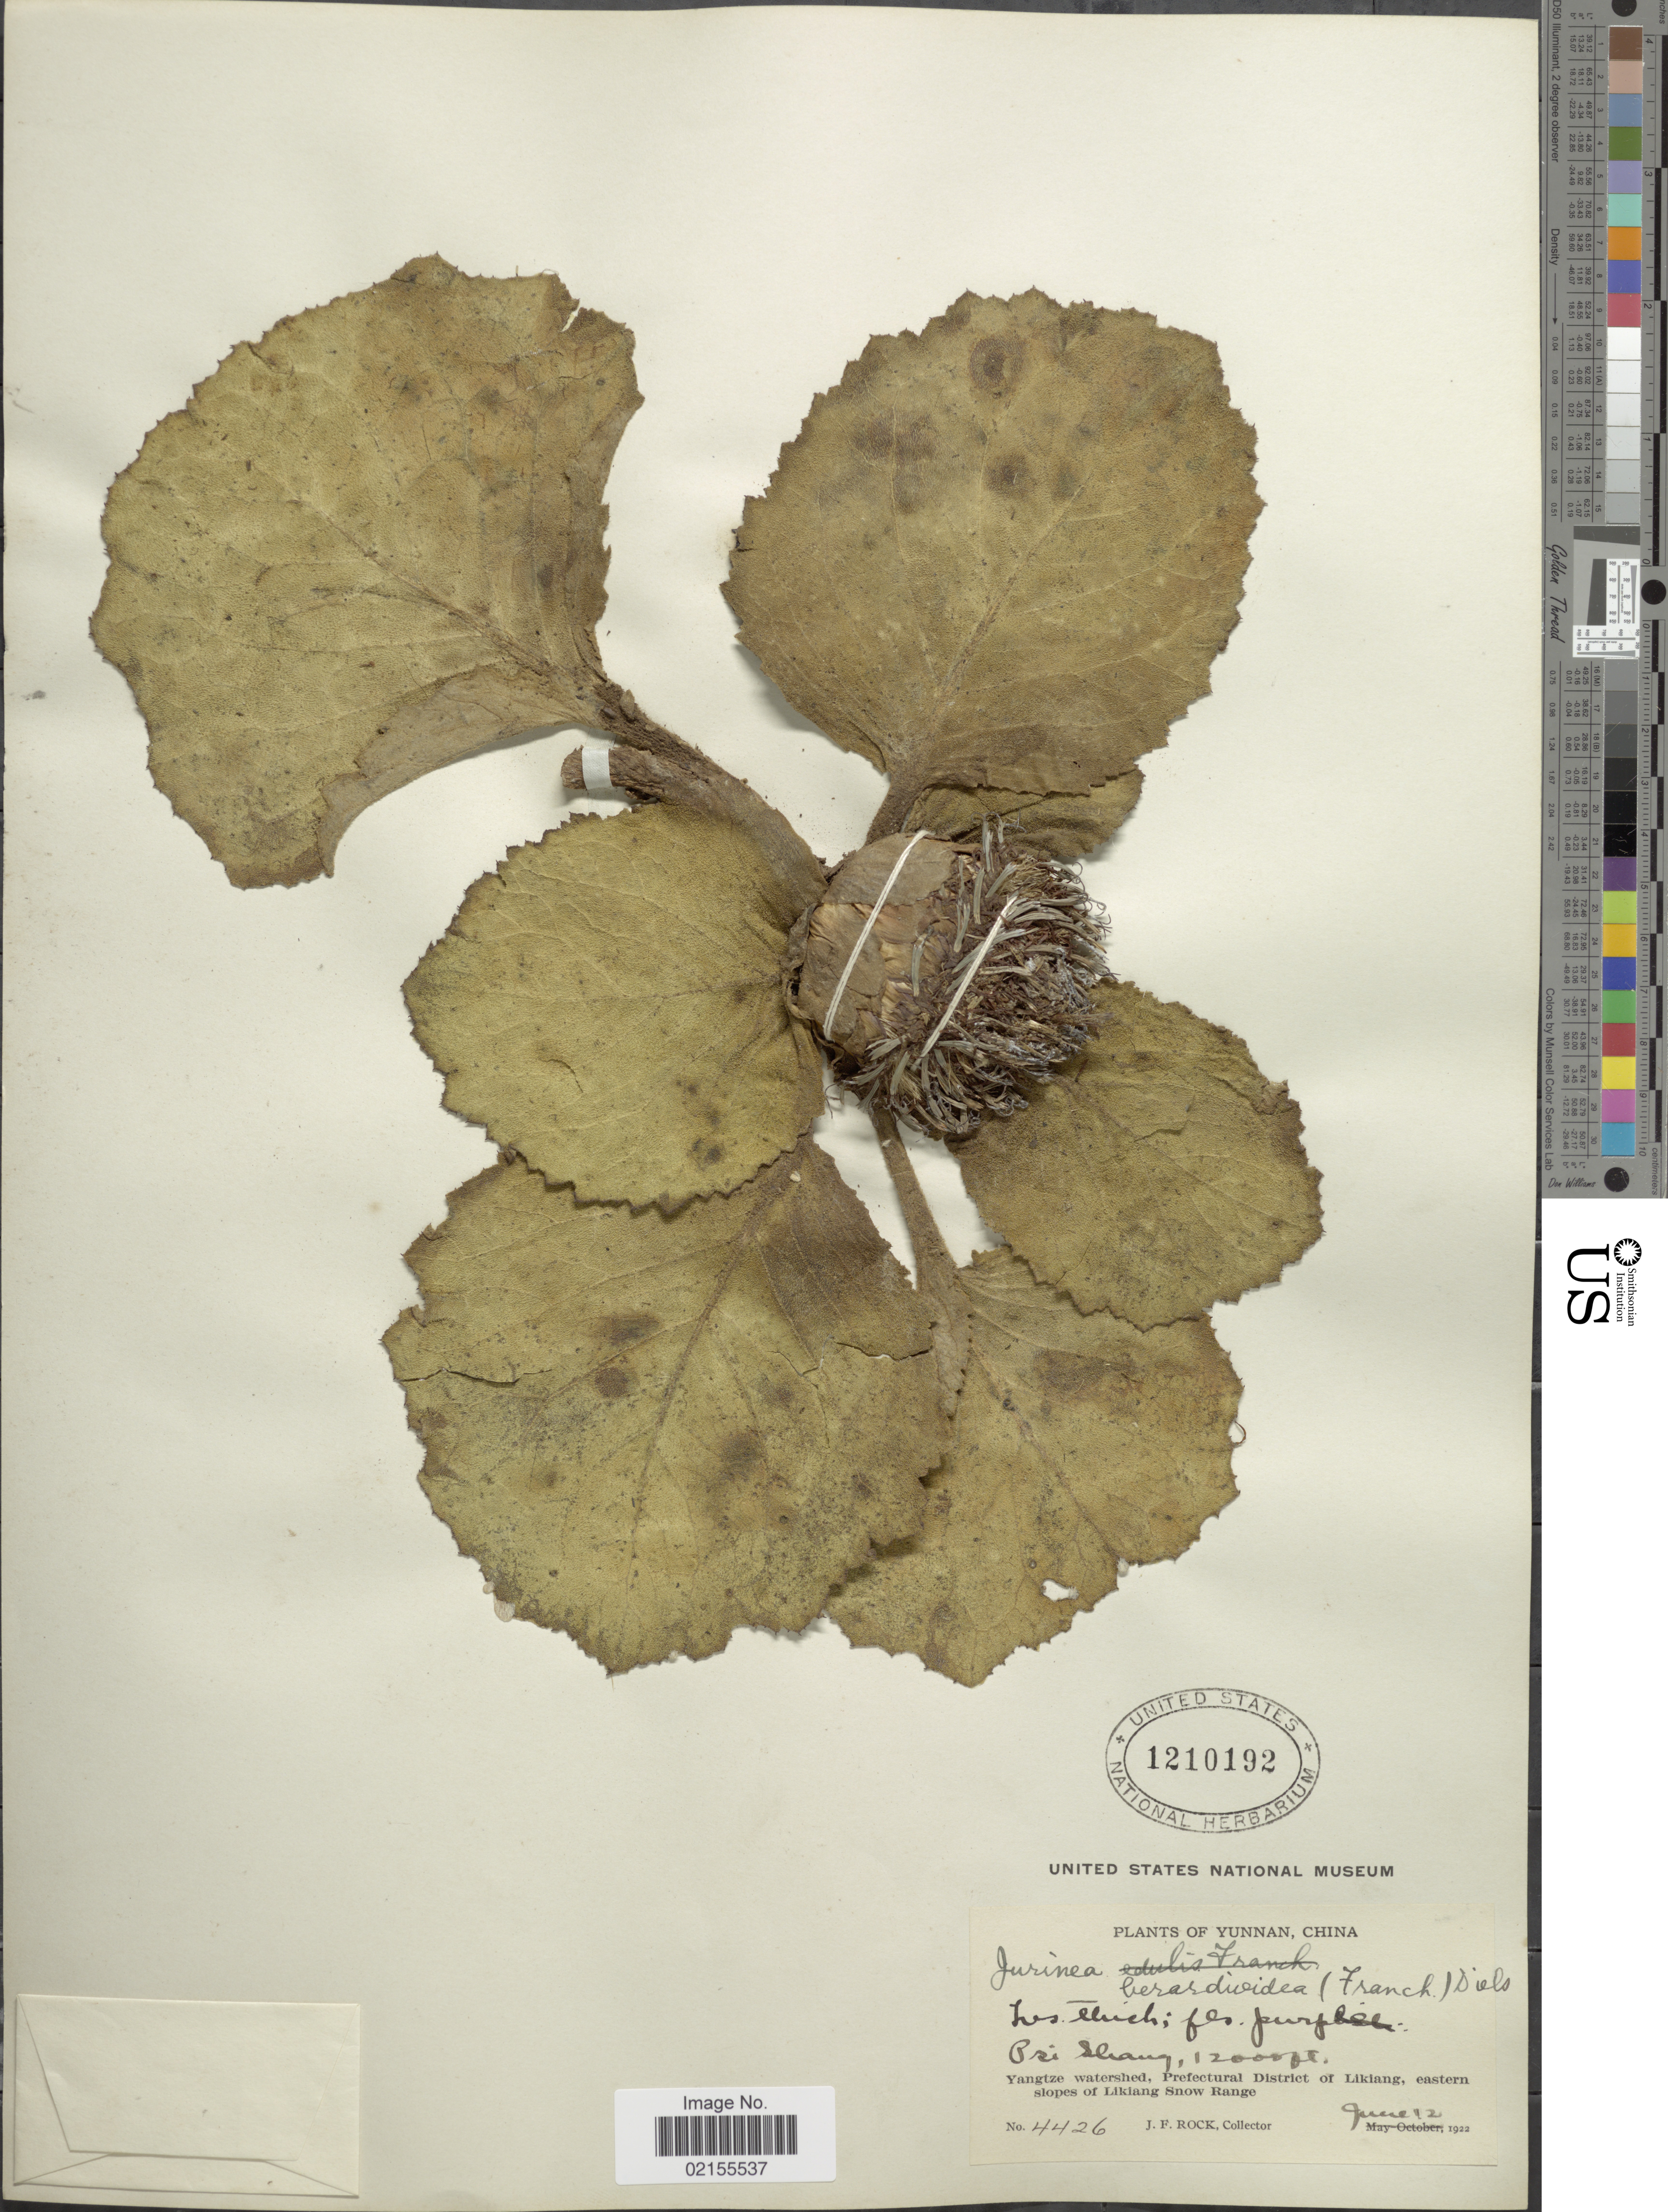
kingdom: Plantae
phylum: Tracheophyta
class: Magnoliopsida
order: Asterales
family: Asteraceae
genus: Dolomiaea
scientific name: Dolomiaea berardioidea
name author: (Franch.) C. Shih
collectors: J. Rock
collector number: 4426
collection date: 1922-06-12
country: China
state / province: Yunnan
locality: Pzi Shang, Yangtze watershed, Prefectural District of Likiang, eastern slopes of Likiang Snow Range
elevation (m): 3658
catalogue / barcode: US 1210192